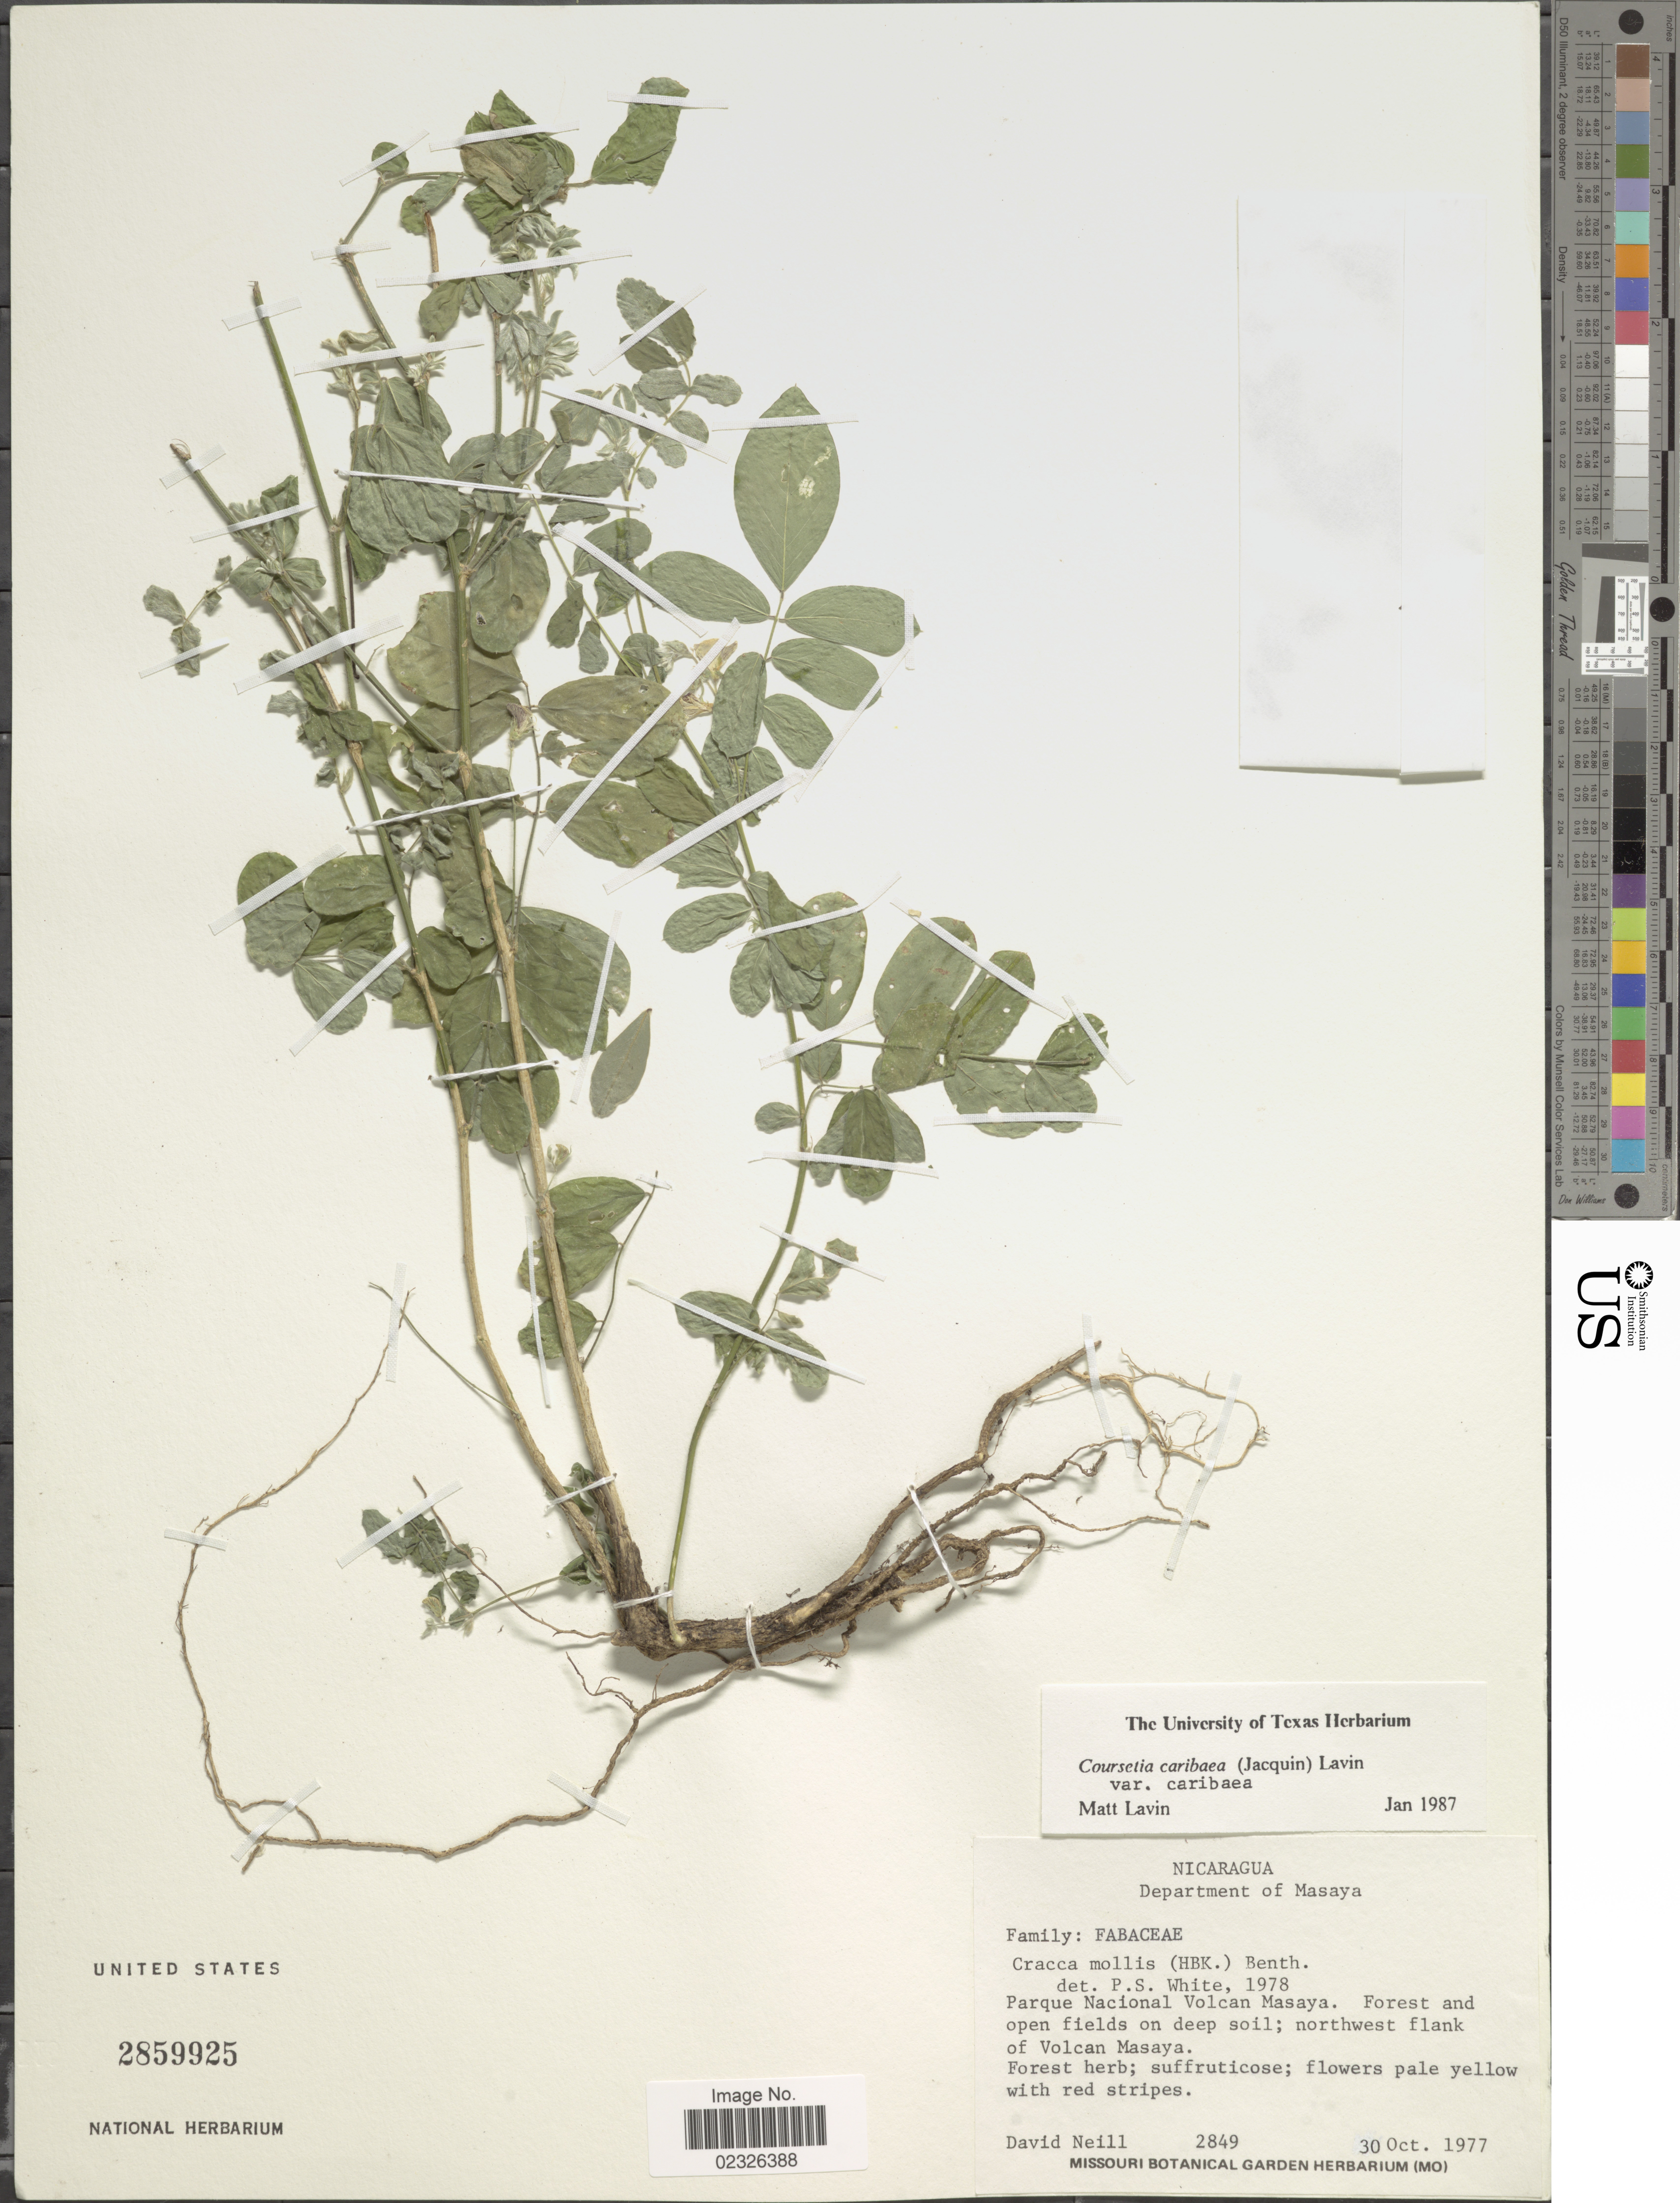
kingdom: Plantae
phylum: Tracheophyta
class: Magnoliopsida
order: Fabales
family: Fabaceae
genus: Coursetia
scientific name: Coursetia caribaea var. caribaea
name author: (Jacq.) Lavin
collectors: D. Neill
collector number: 2849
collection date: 1977-10-30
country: Nicaragua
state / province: Masaya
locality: Parque Nacional Volcan Masaya. Forest and open fields on deep soil; northwest flank of Volcan Masaya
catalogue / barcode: US 2859925